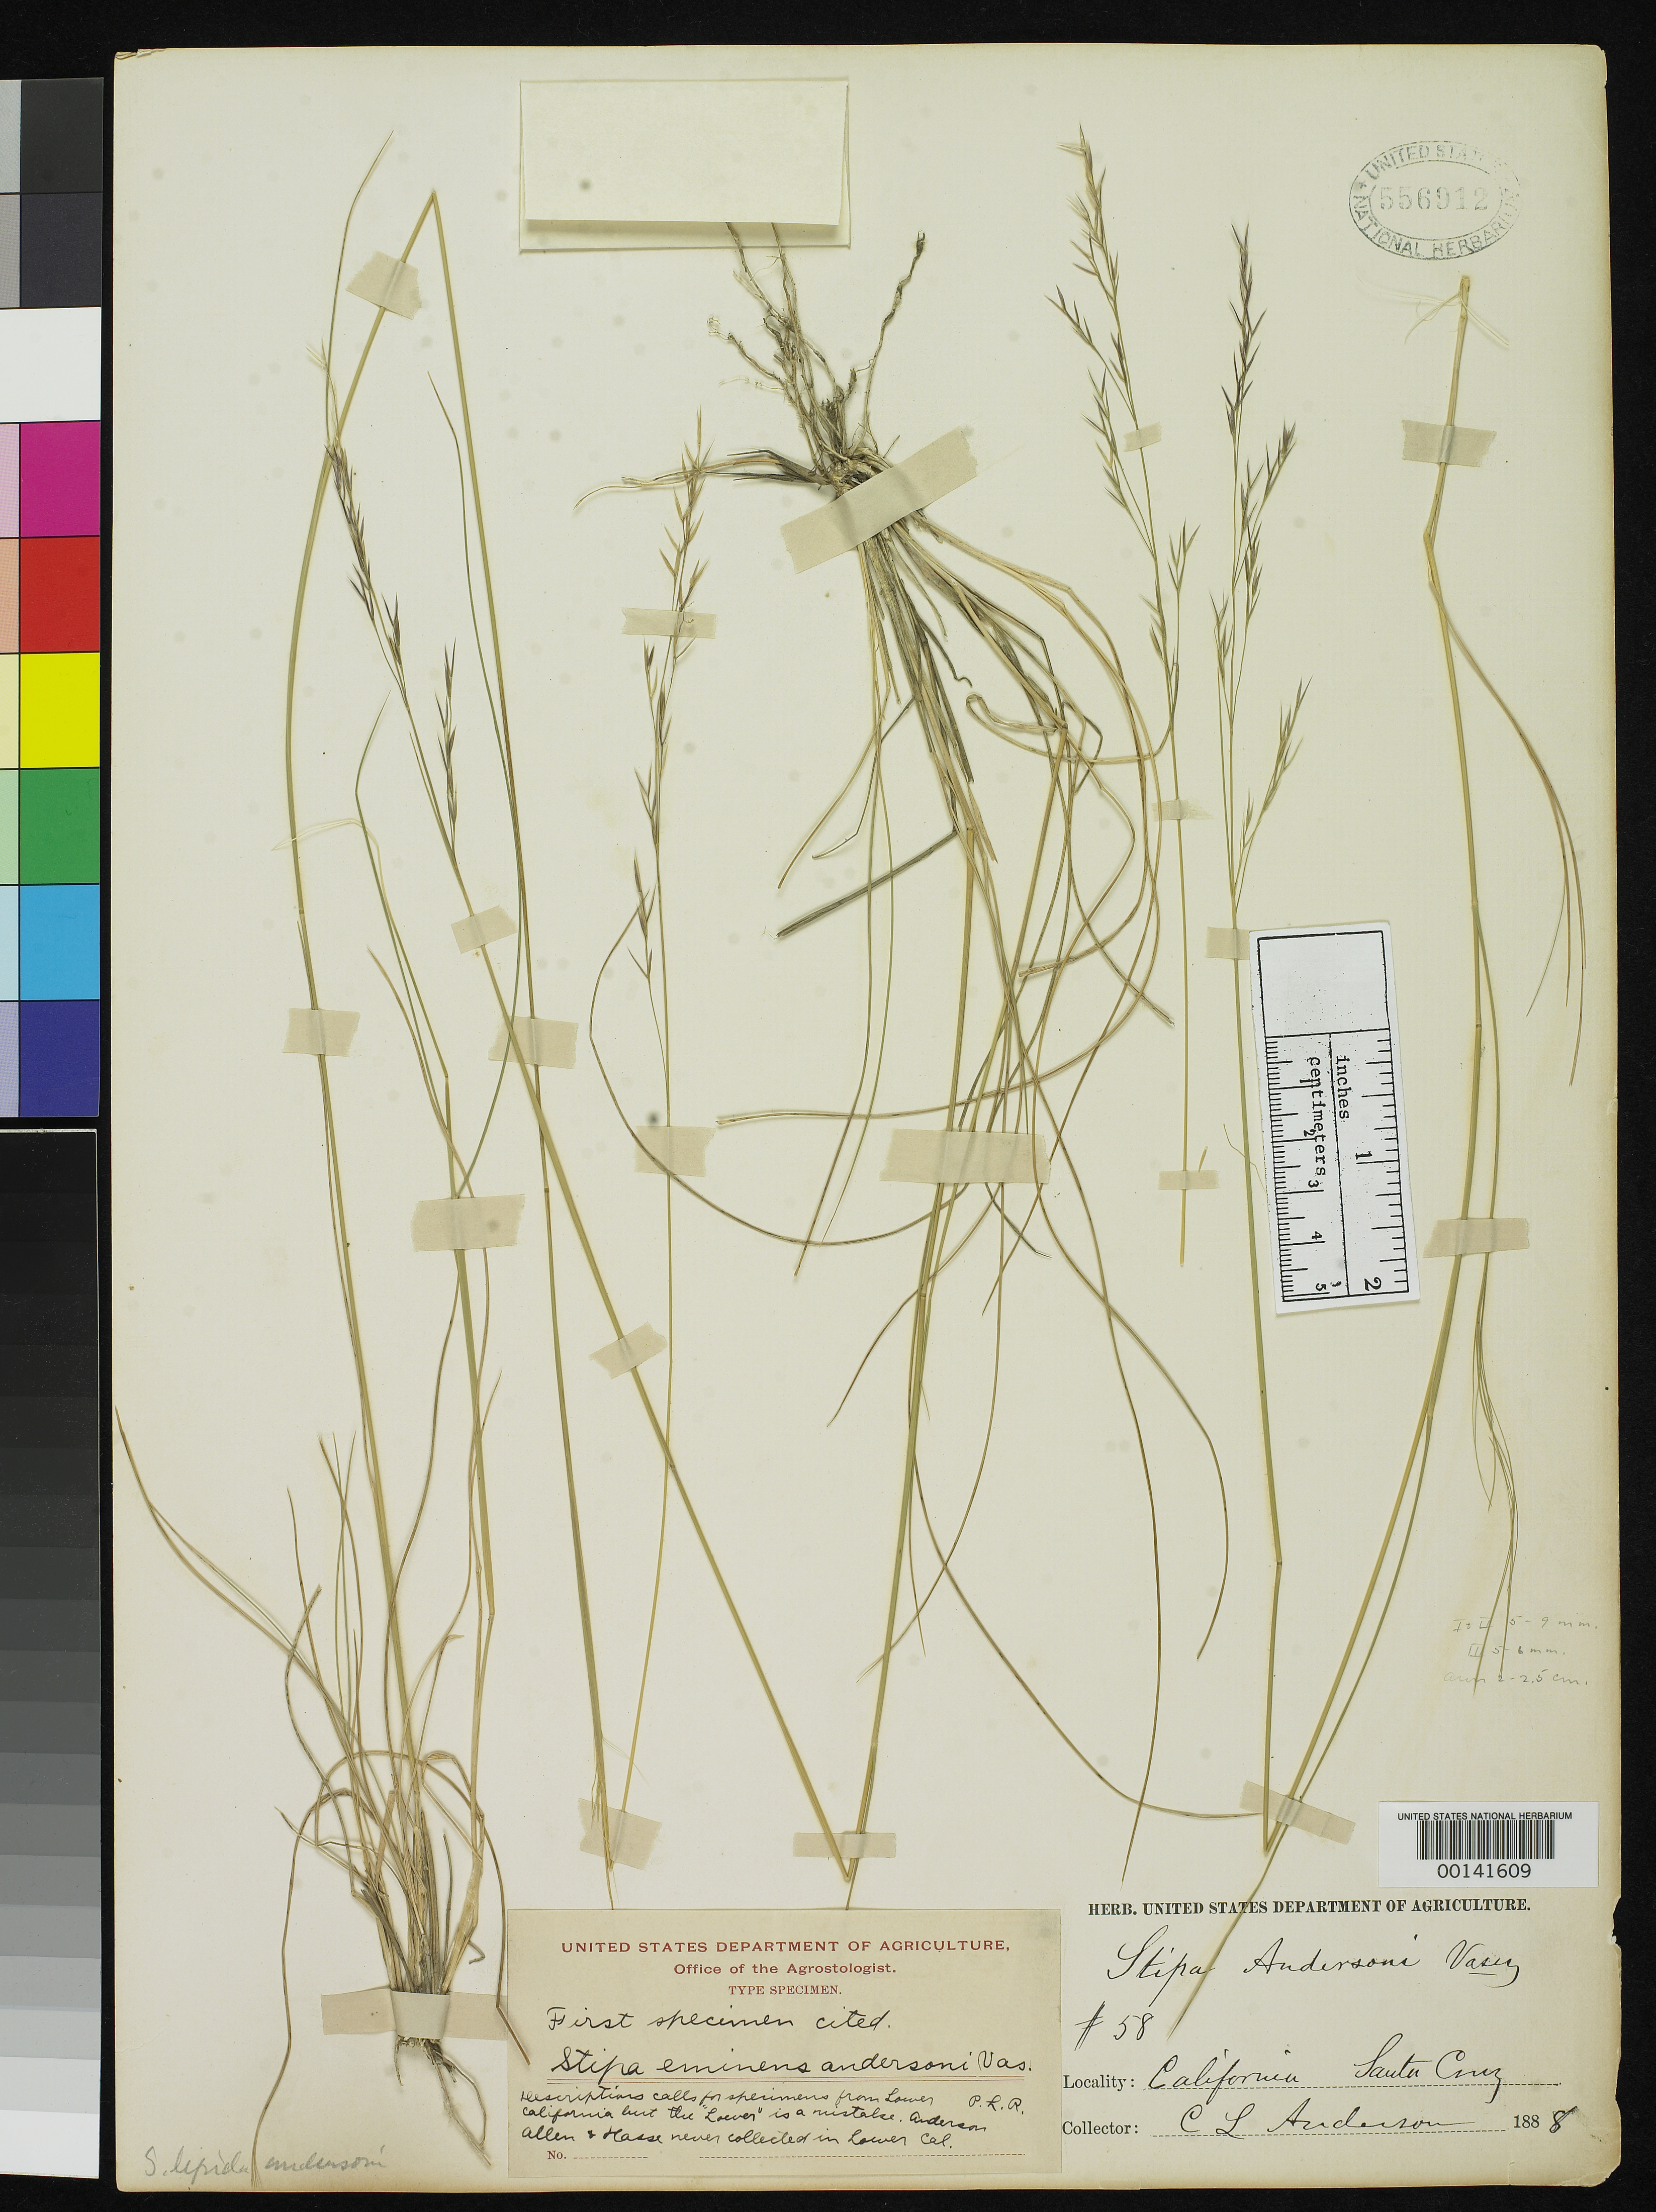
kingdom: Plantae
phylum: Tracheophyta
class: Liliopsida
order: Poales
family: Poaceae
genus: Stipa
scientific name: Stipa eminens var. andersonii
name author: Vasey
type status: Lectotype; Syntype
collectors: C. L. Anderson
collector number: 58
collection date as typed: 1888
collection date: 1888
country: United States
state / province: California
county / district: Santa Barbara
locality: Santa Cruz, lower California.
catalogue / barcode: US 556912